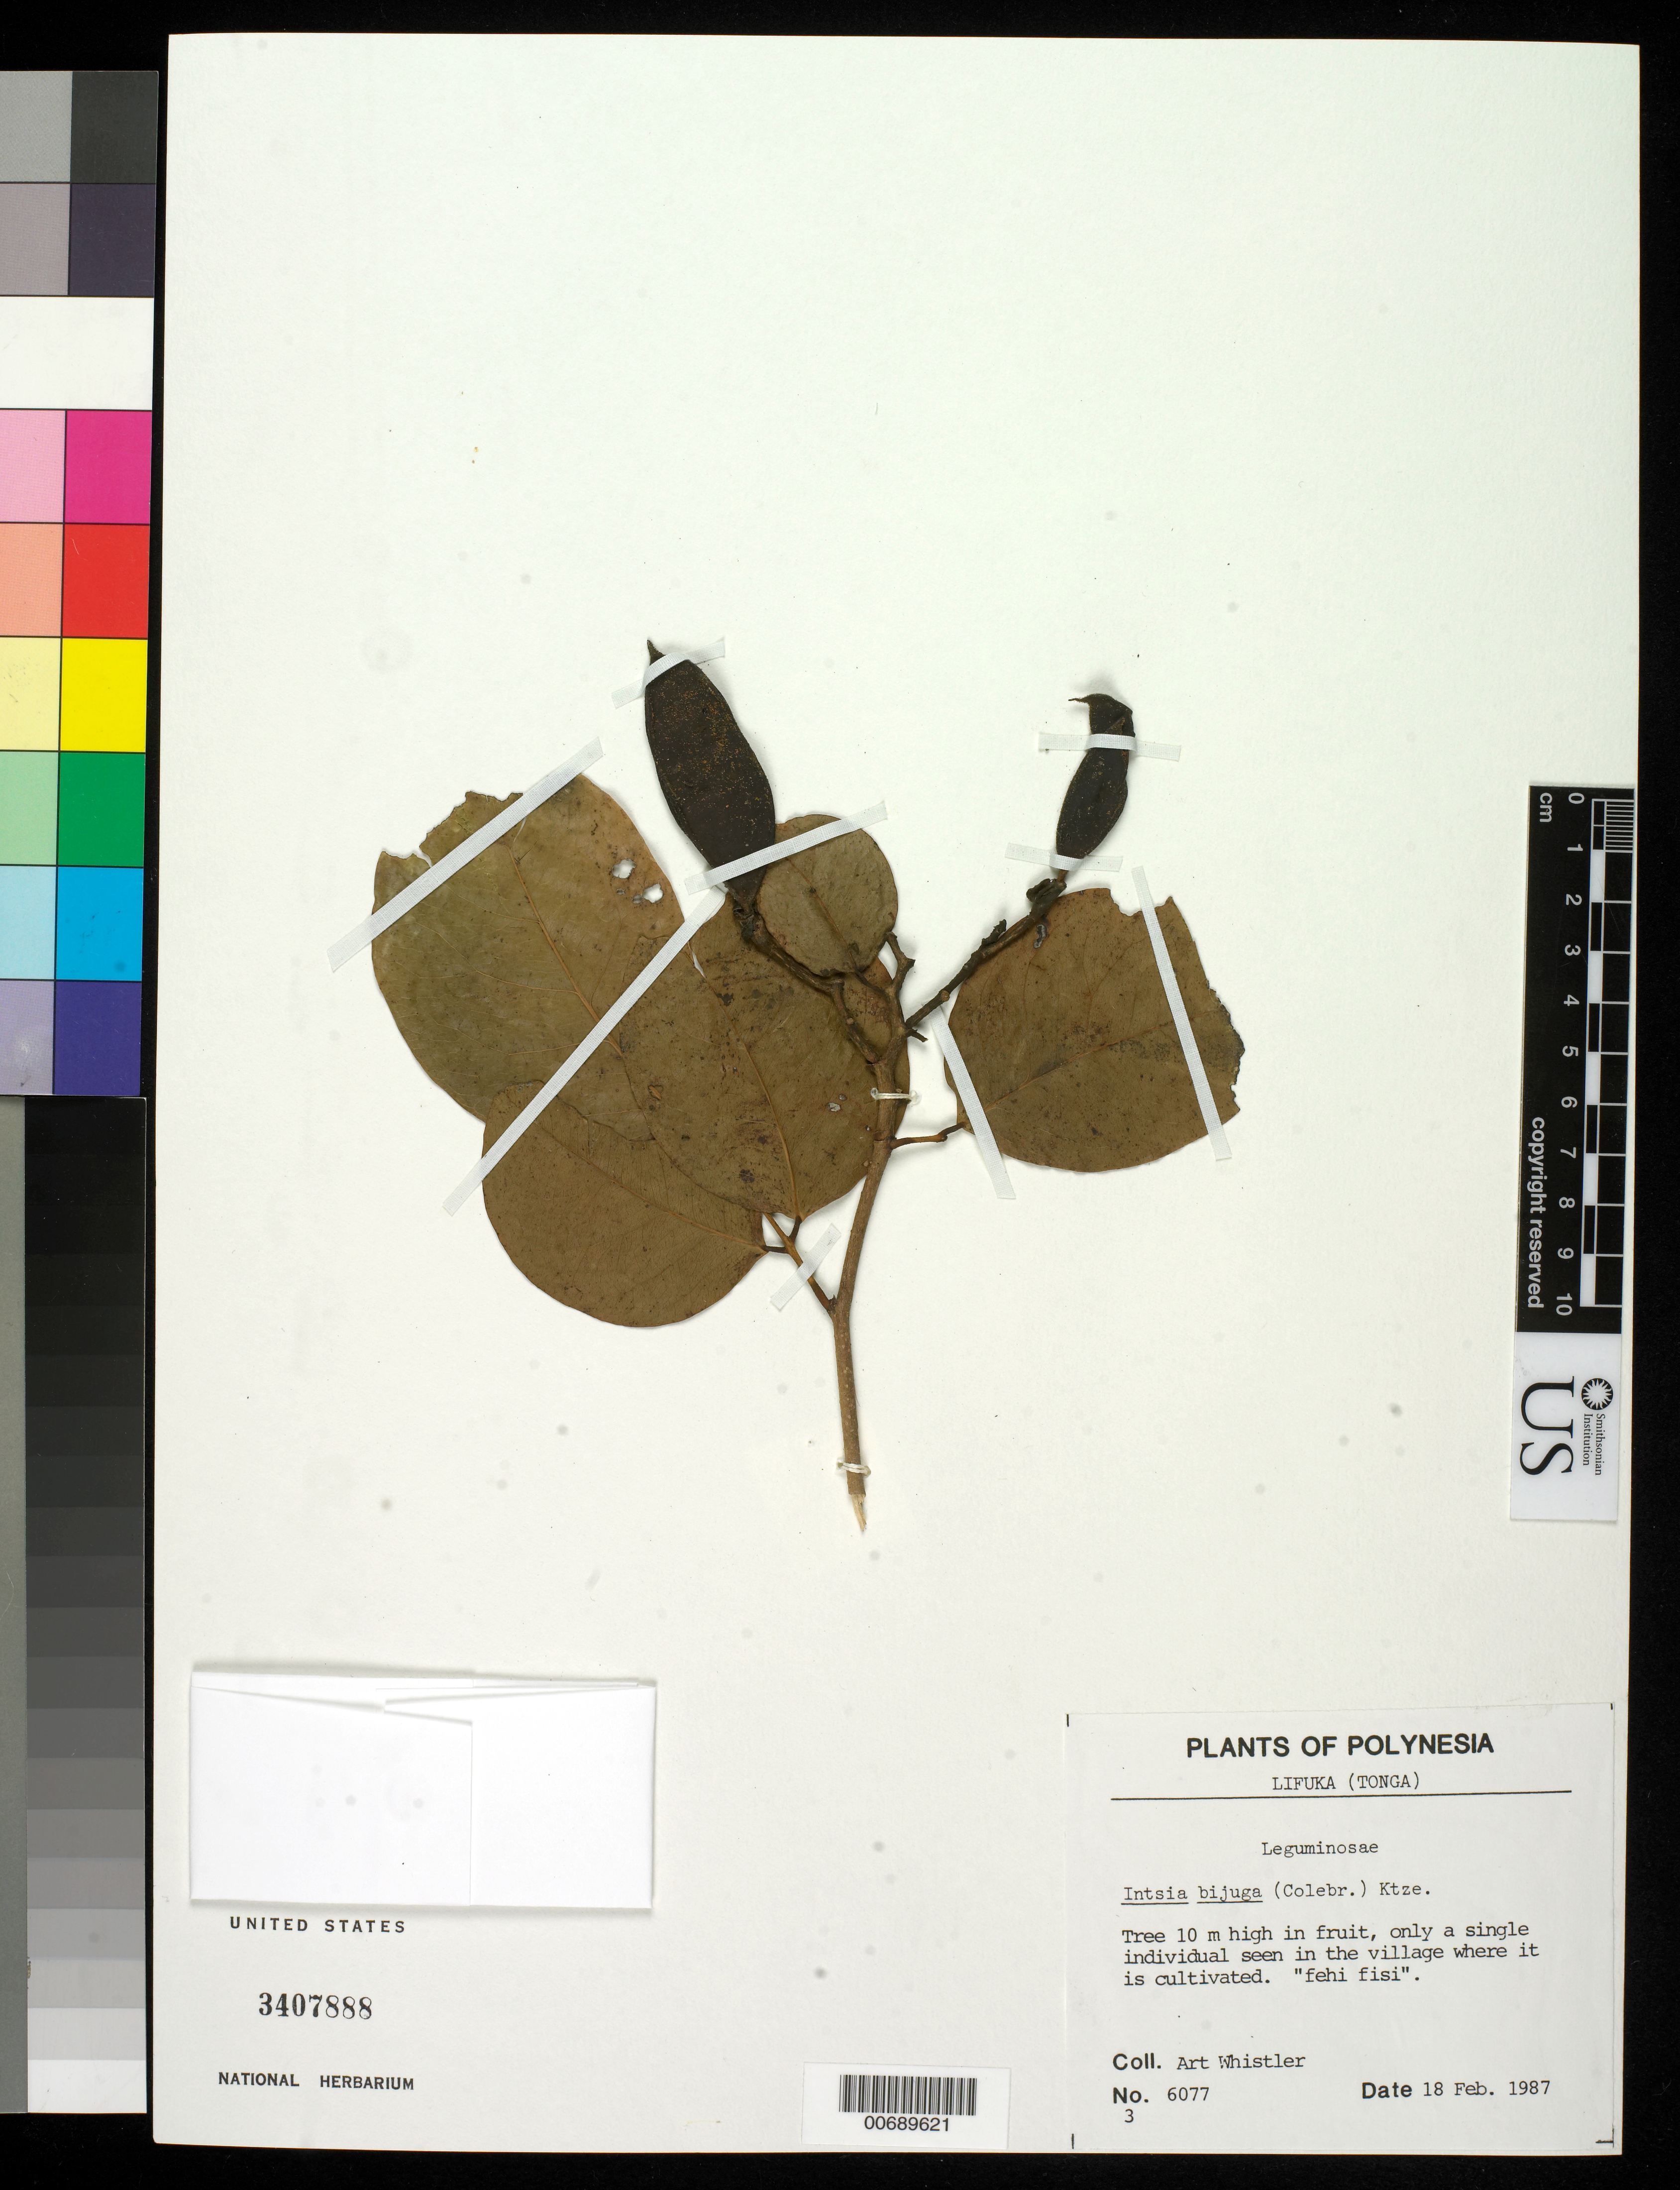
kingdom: Plantae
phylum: Tracheophyta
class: Magnoliopsida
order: Fabales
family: Fabaceae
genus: Intsia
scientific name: Intsia bijuga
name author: (Colebr.) Kuntze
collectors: A. Whistler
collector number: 6077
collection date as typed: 18 Feb 1987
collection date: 1987-02-18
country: Tonga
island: Lifuka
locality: Lifuka. [Haapai Is.]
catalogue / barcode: US 3407888